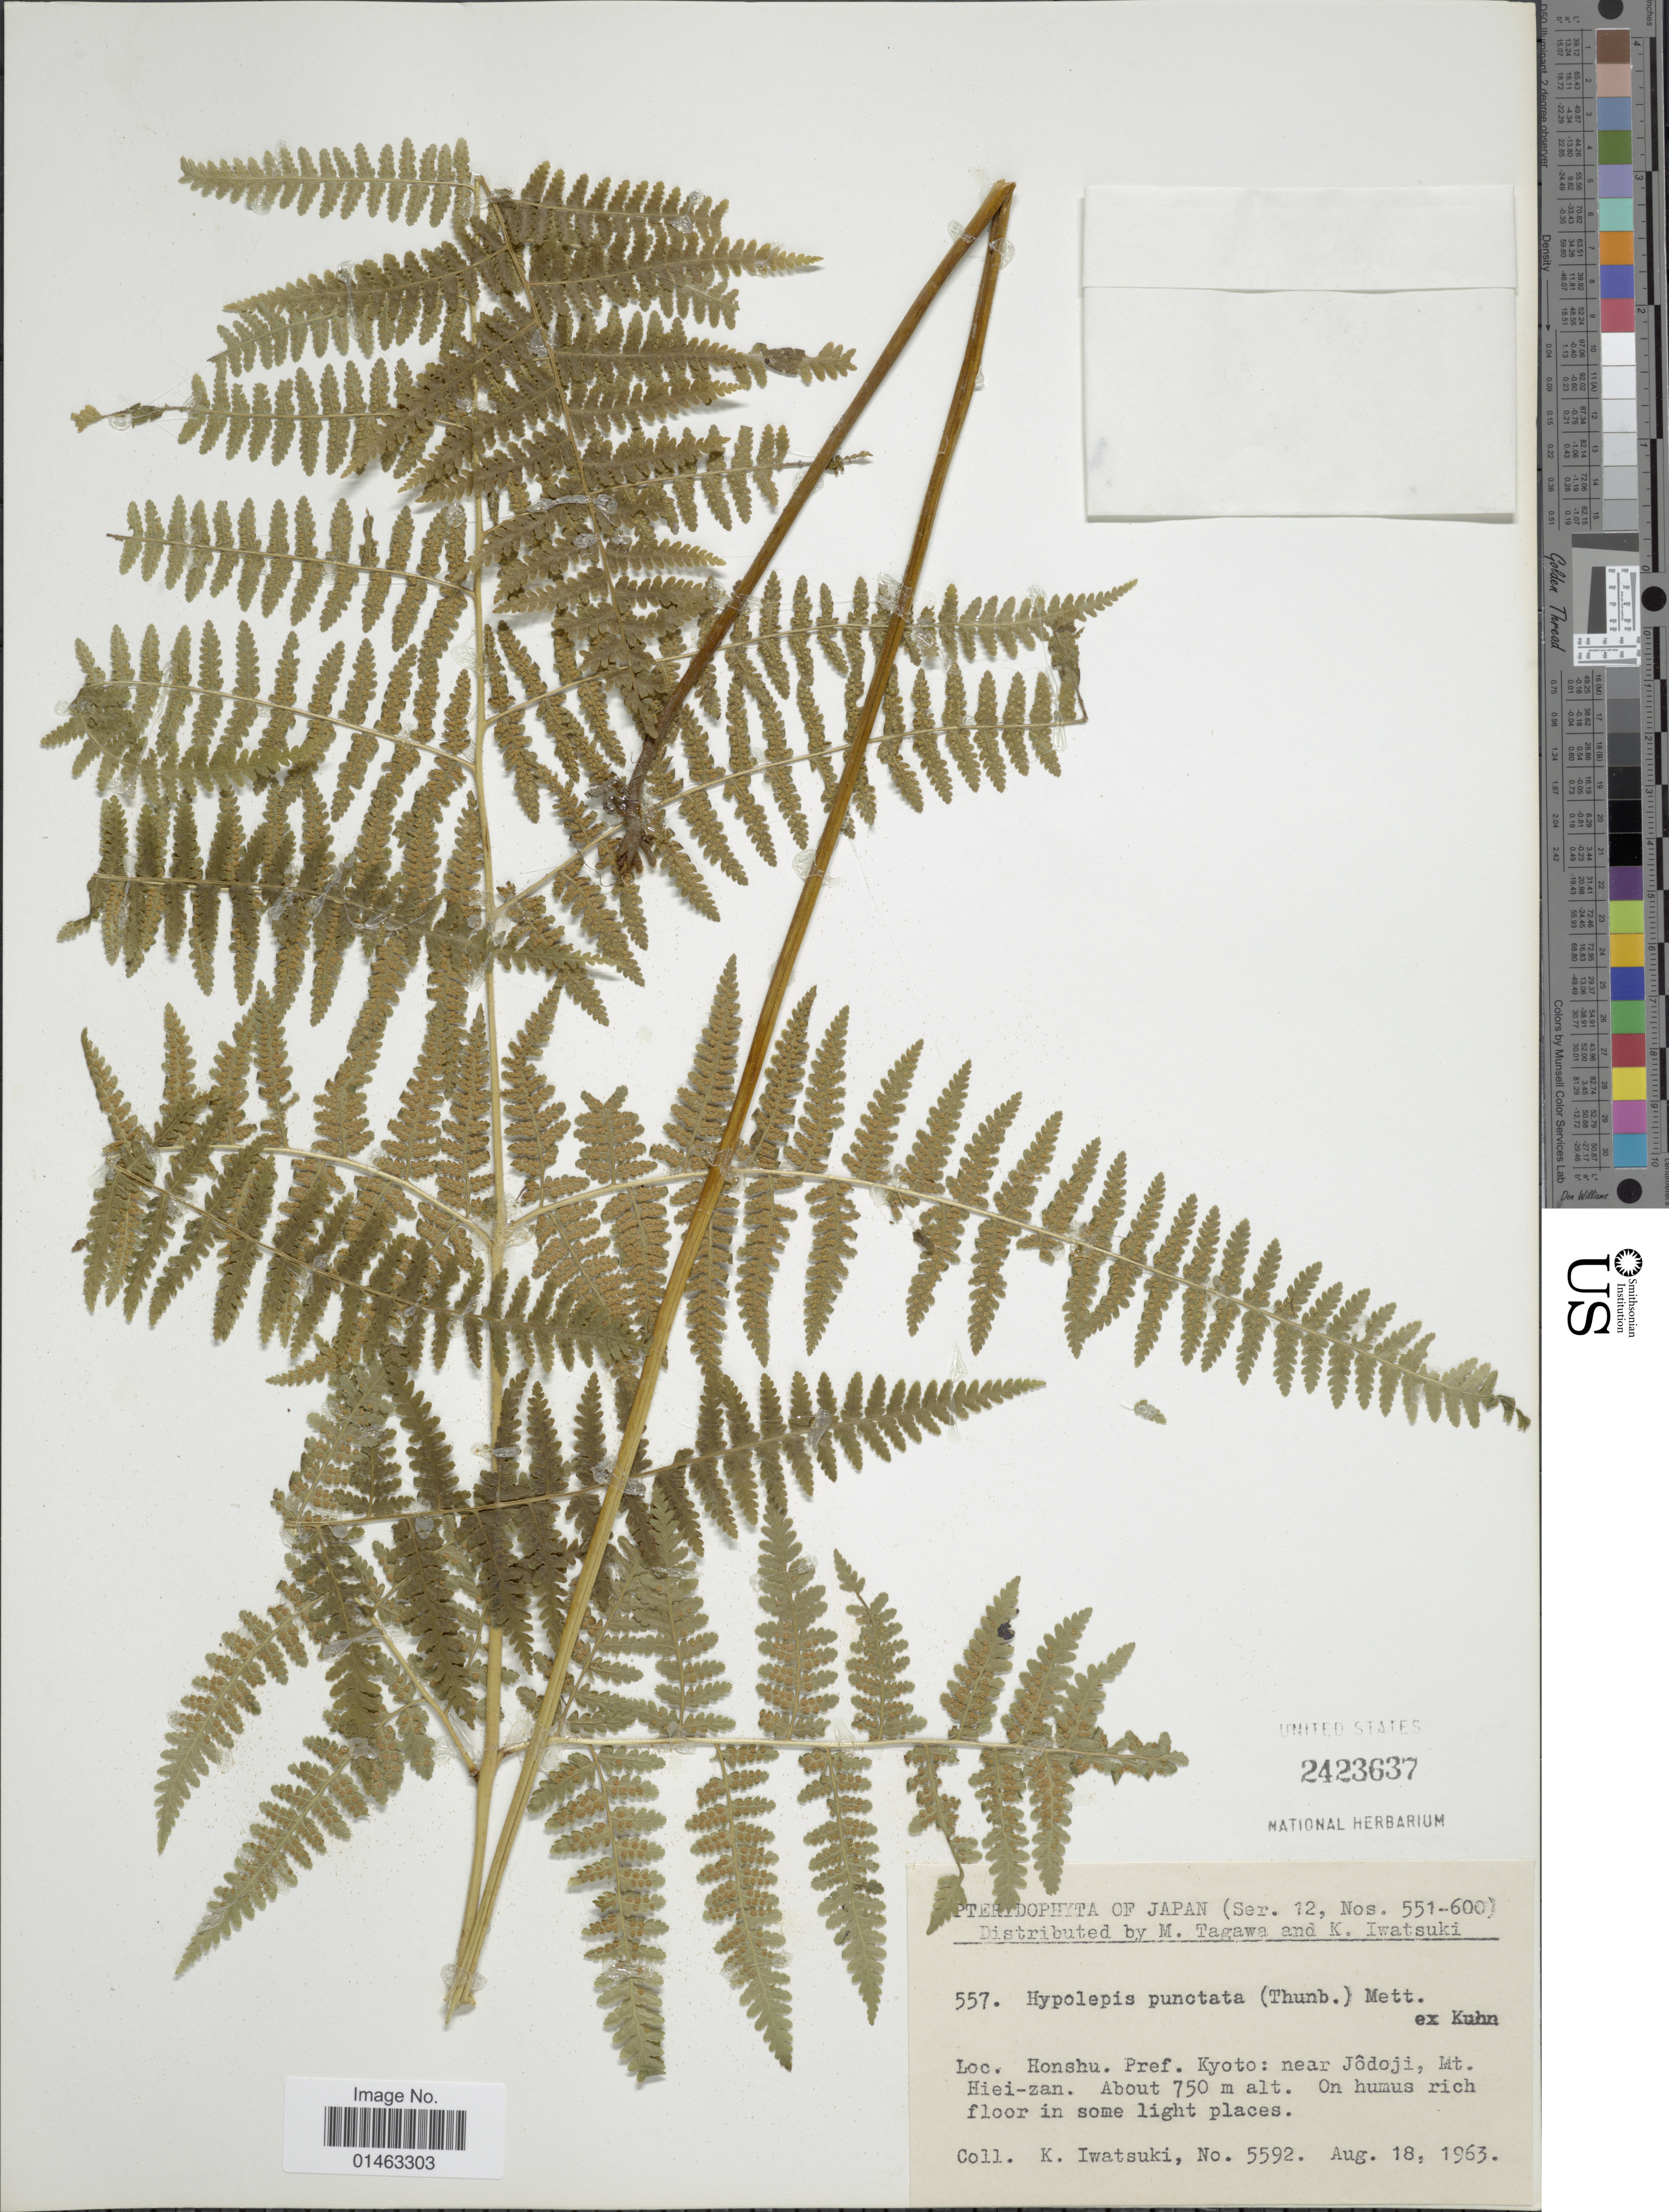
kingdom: Plantae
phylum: Tracheophyta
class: Polypodiopsida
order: Polypodiales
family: Dennstaedtiaceae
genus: Hypolepis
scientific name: Hypolepis punctata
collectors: K. Iwatsuki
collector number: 5592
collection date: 1963-08-18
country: Japan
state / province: Kyoto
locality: Honshu. Pref. Kyoto: near Jodoji, Mt. Hiei-zan.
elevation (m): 750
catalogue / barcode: US 2423637